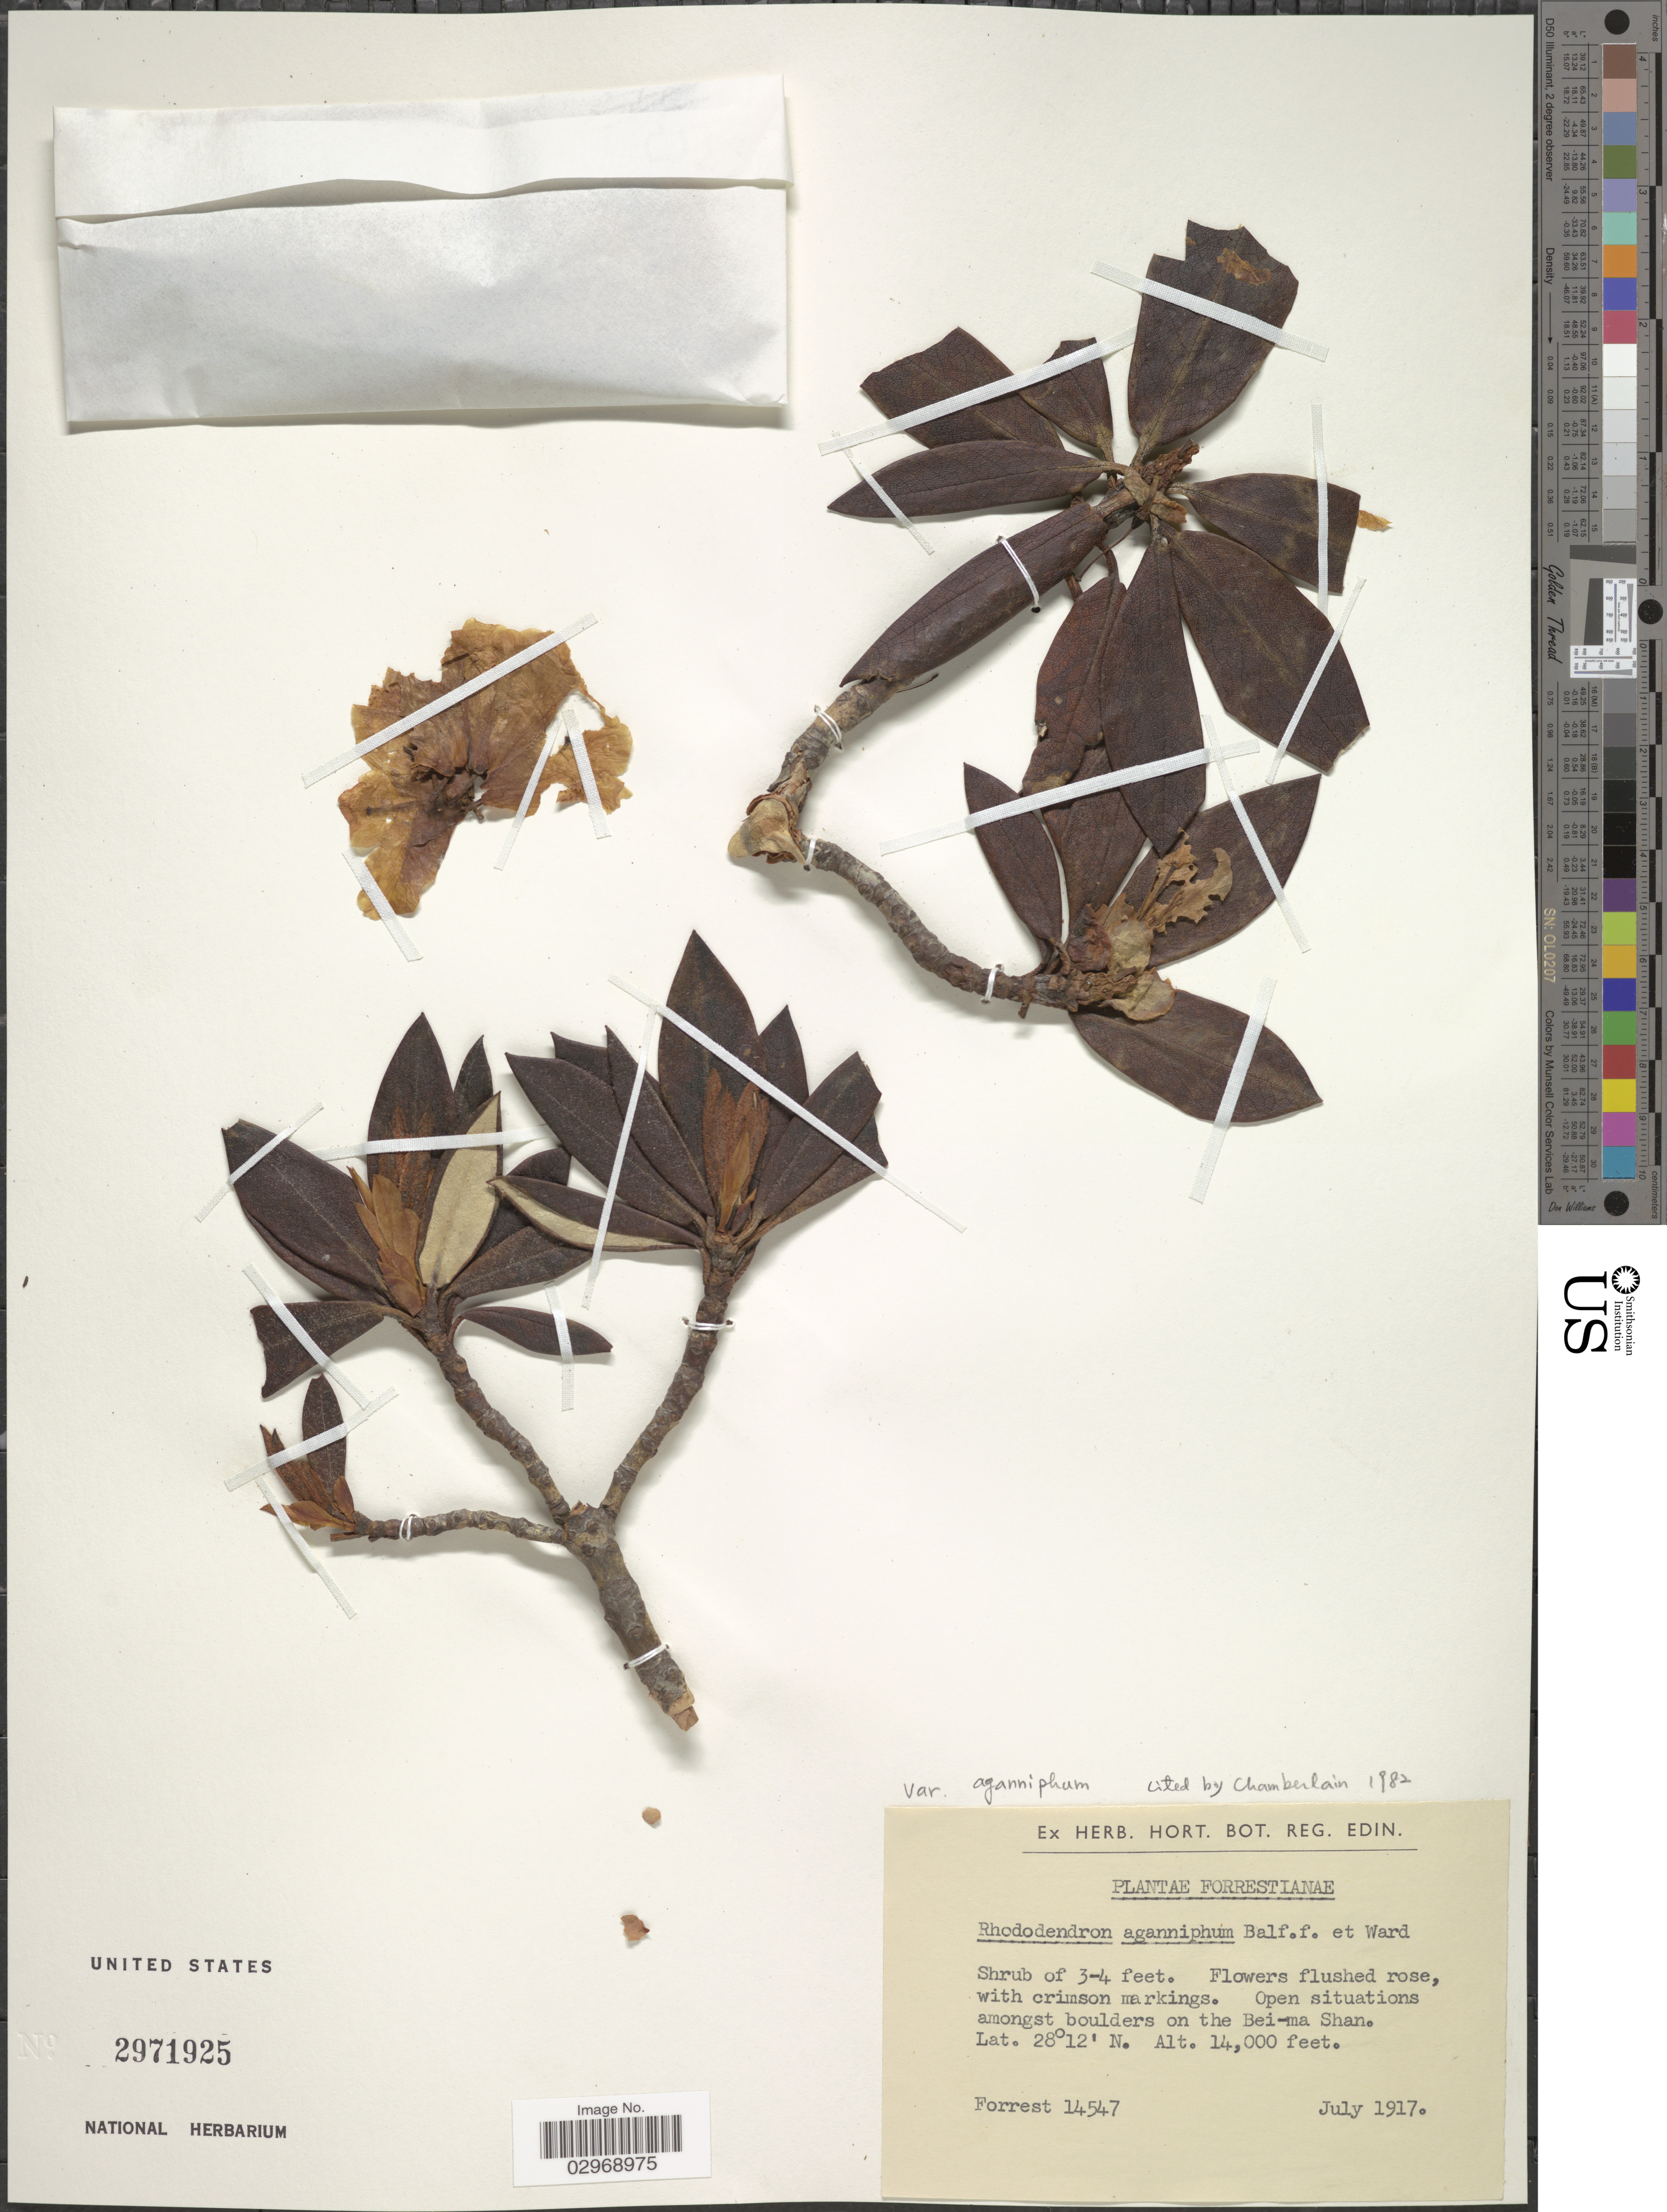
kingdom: Plantae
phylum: Tracheophyta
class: Magnoliopsida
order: Ericales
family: Ericaceae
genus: Rhododendron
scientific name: Rhododendron aganniphum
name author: Balf. f. & Kingdon-Ward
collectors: -. Forrest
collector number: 14547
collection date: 1917-07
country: China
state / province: Yunnan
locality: Open situations amongst boulders on the Bei-man Shan.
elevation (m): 4267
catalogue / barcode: US 2971925